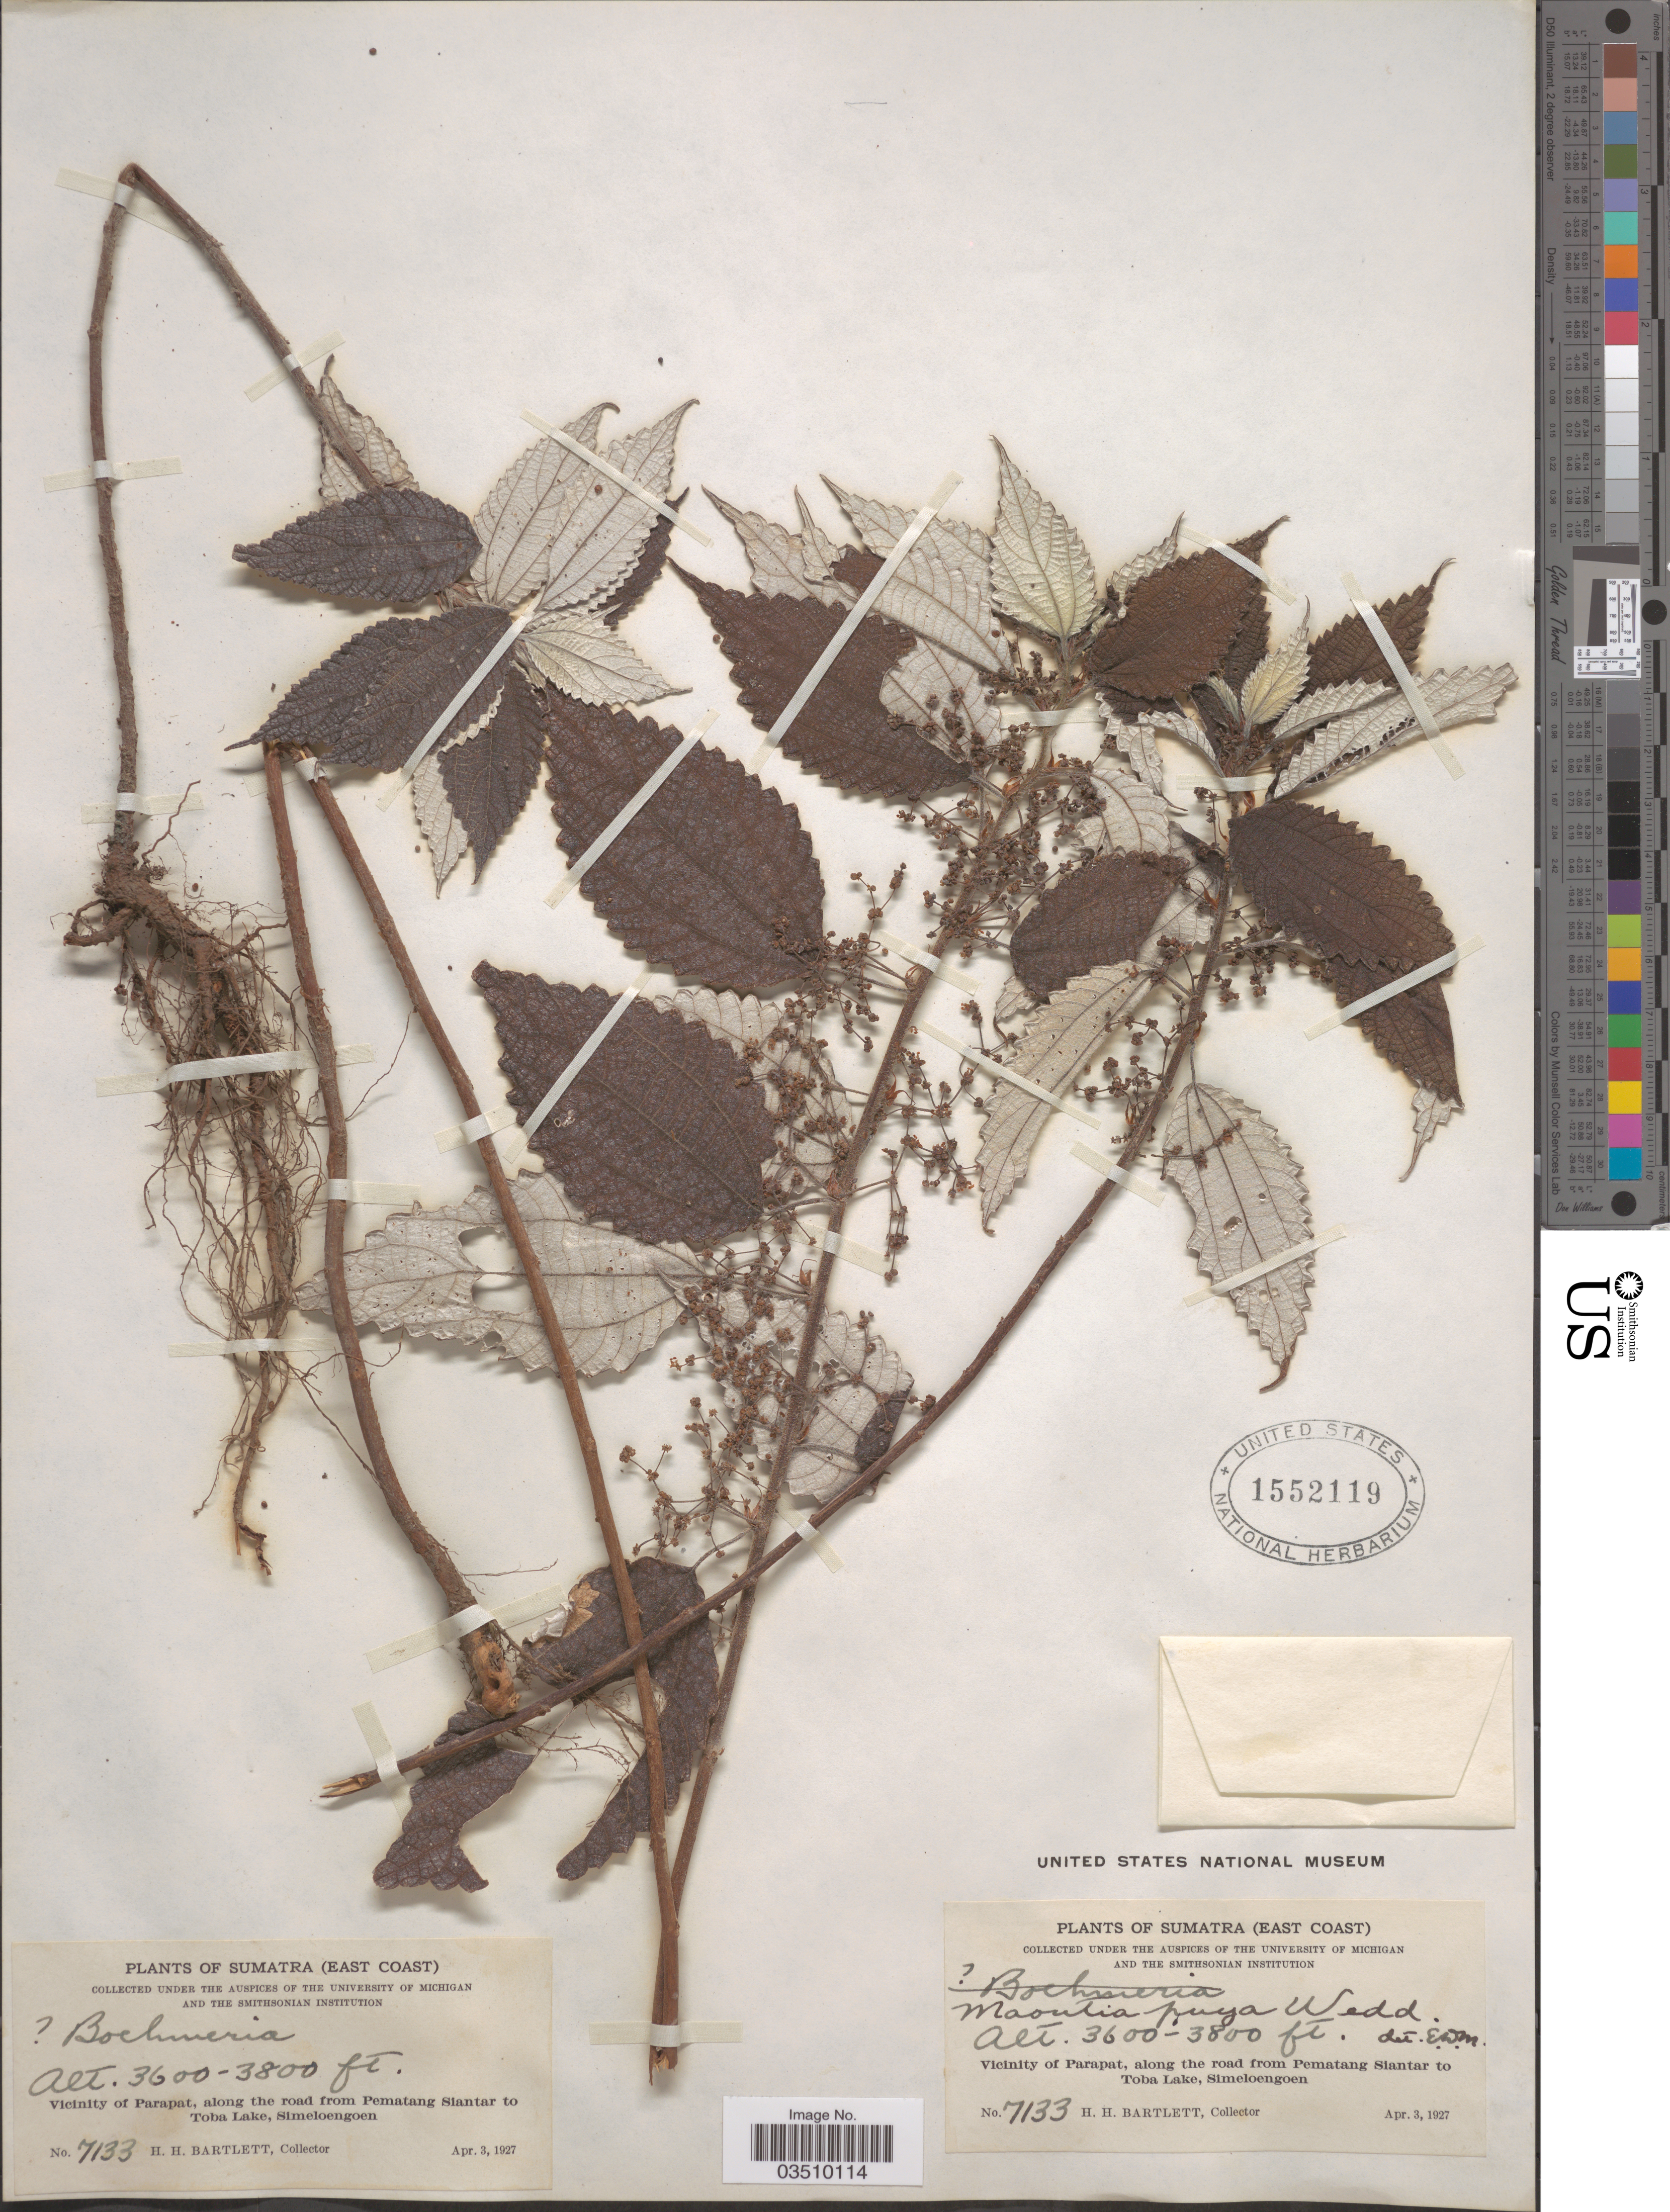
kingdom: Plantae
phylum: Tracheophyta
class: Magnoliopsida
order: Rosales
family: Urticaceae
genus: Maoutia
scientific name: Maoutia puya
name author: Wedd.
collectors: H. H. Bartlett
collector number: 7133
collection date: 1927-04-03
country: Indonesia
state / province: Sumatra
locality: (East Coast). Vicinity of Parapat, along the road from Pematang Siantar to Toba Lake, Simeloengoen.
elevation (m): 1097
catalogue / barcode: US 1552119